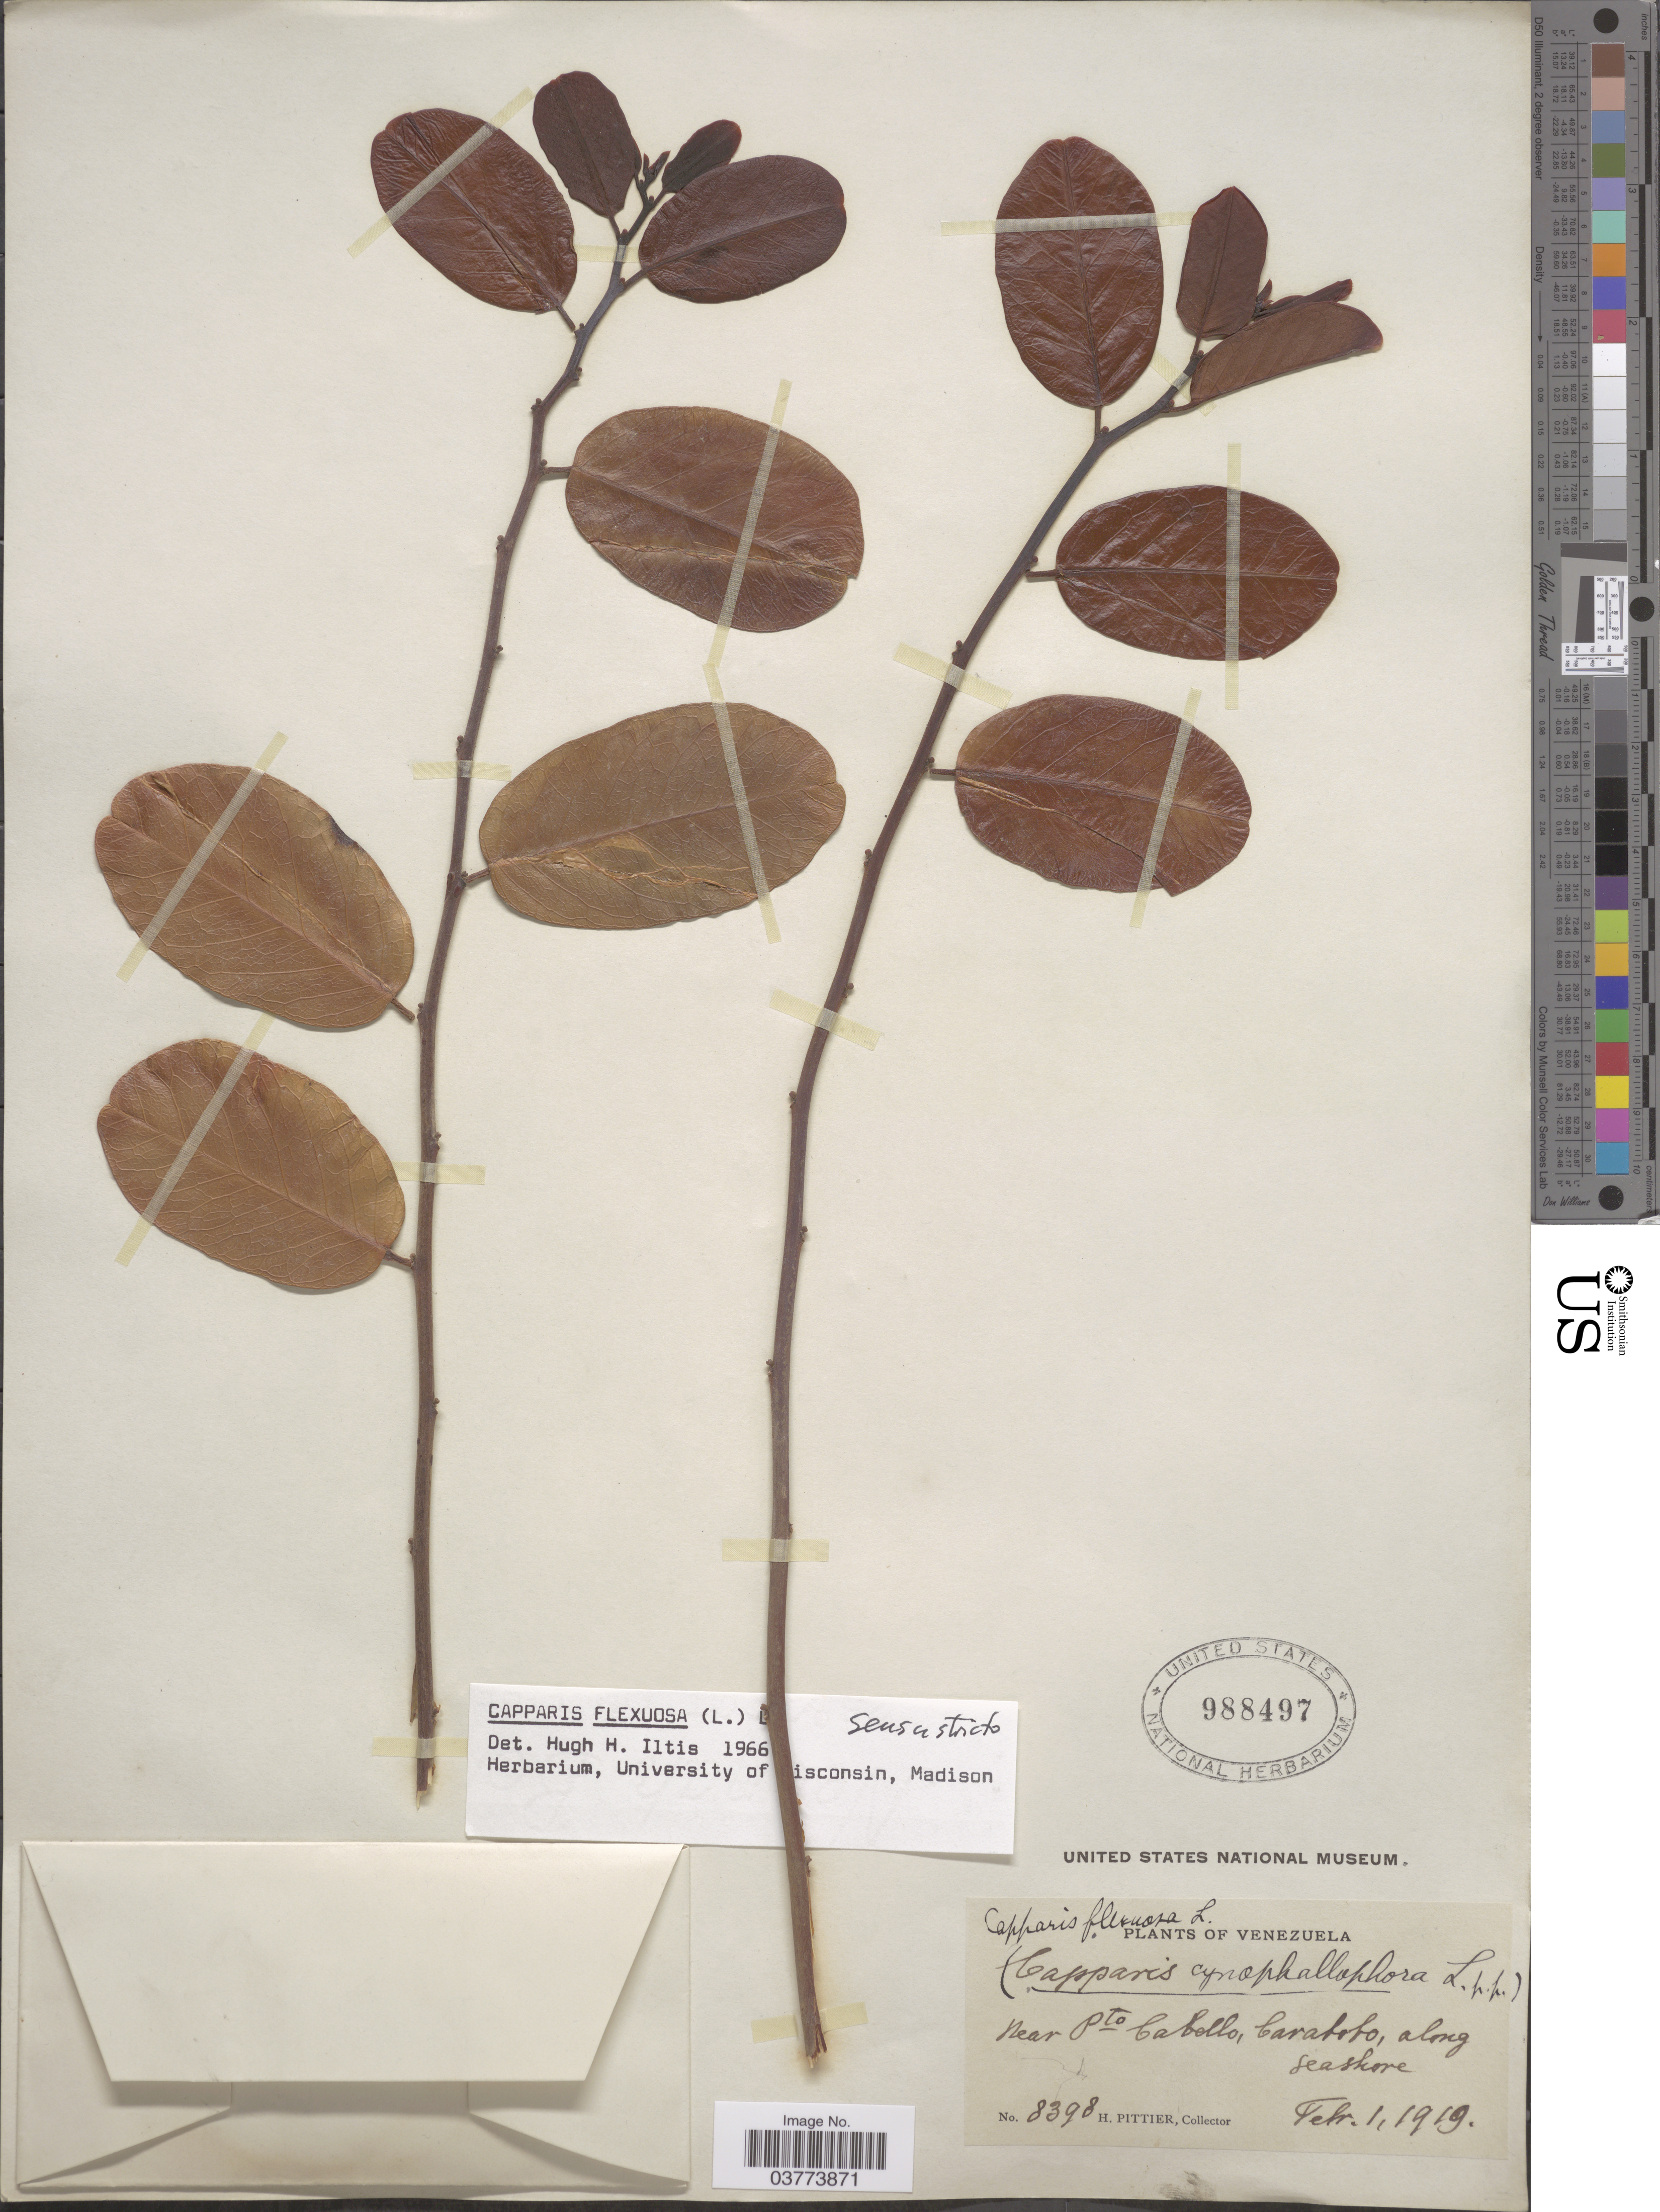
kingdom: Plantae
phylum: Tracheophyta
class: Magnoliopsida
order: Brassicales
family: Capparaceae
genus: Cynophalla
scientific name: Cynophalla flexuosa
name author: (L.) J. Presl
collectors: H. F. Pittier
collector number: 8398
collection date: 1919-02-01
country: Venezuela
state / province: Carabobo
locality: Near Pto Cabello, along seashore.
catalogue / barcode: US 988497